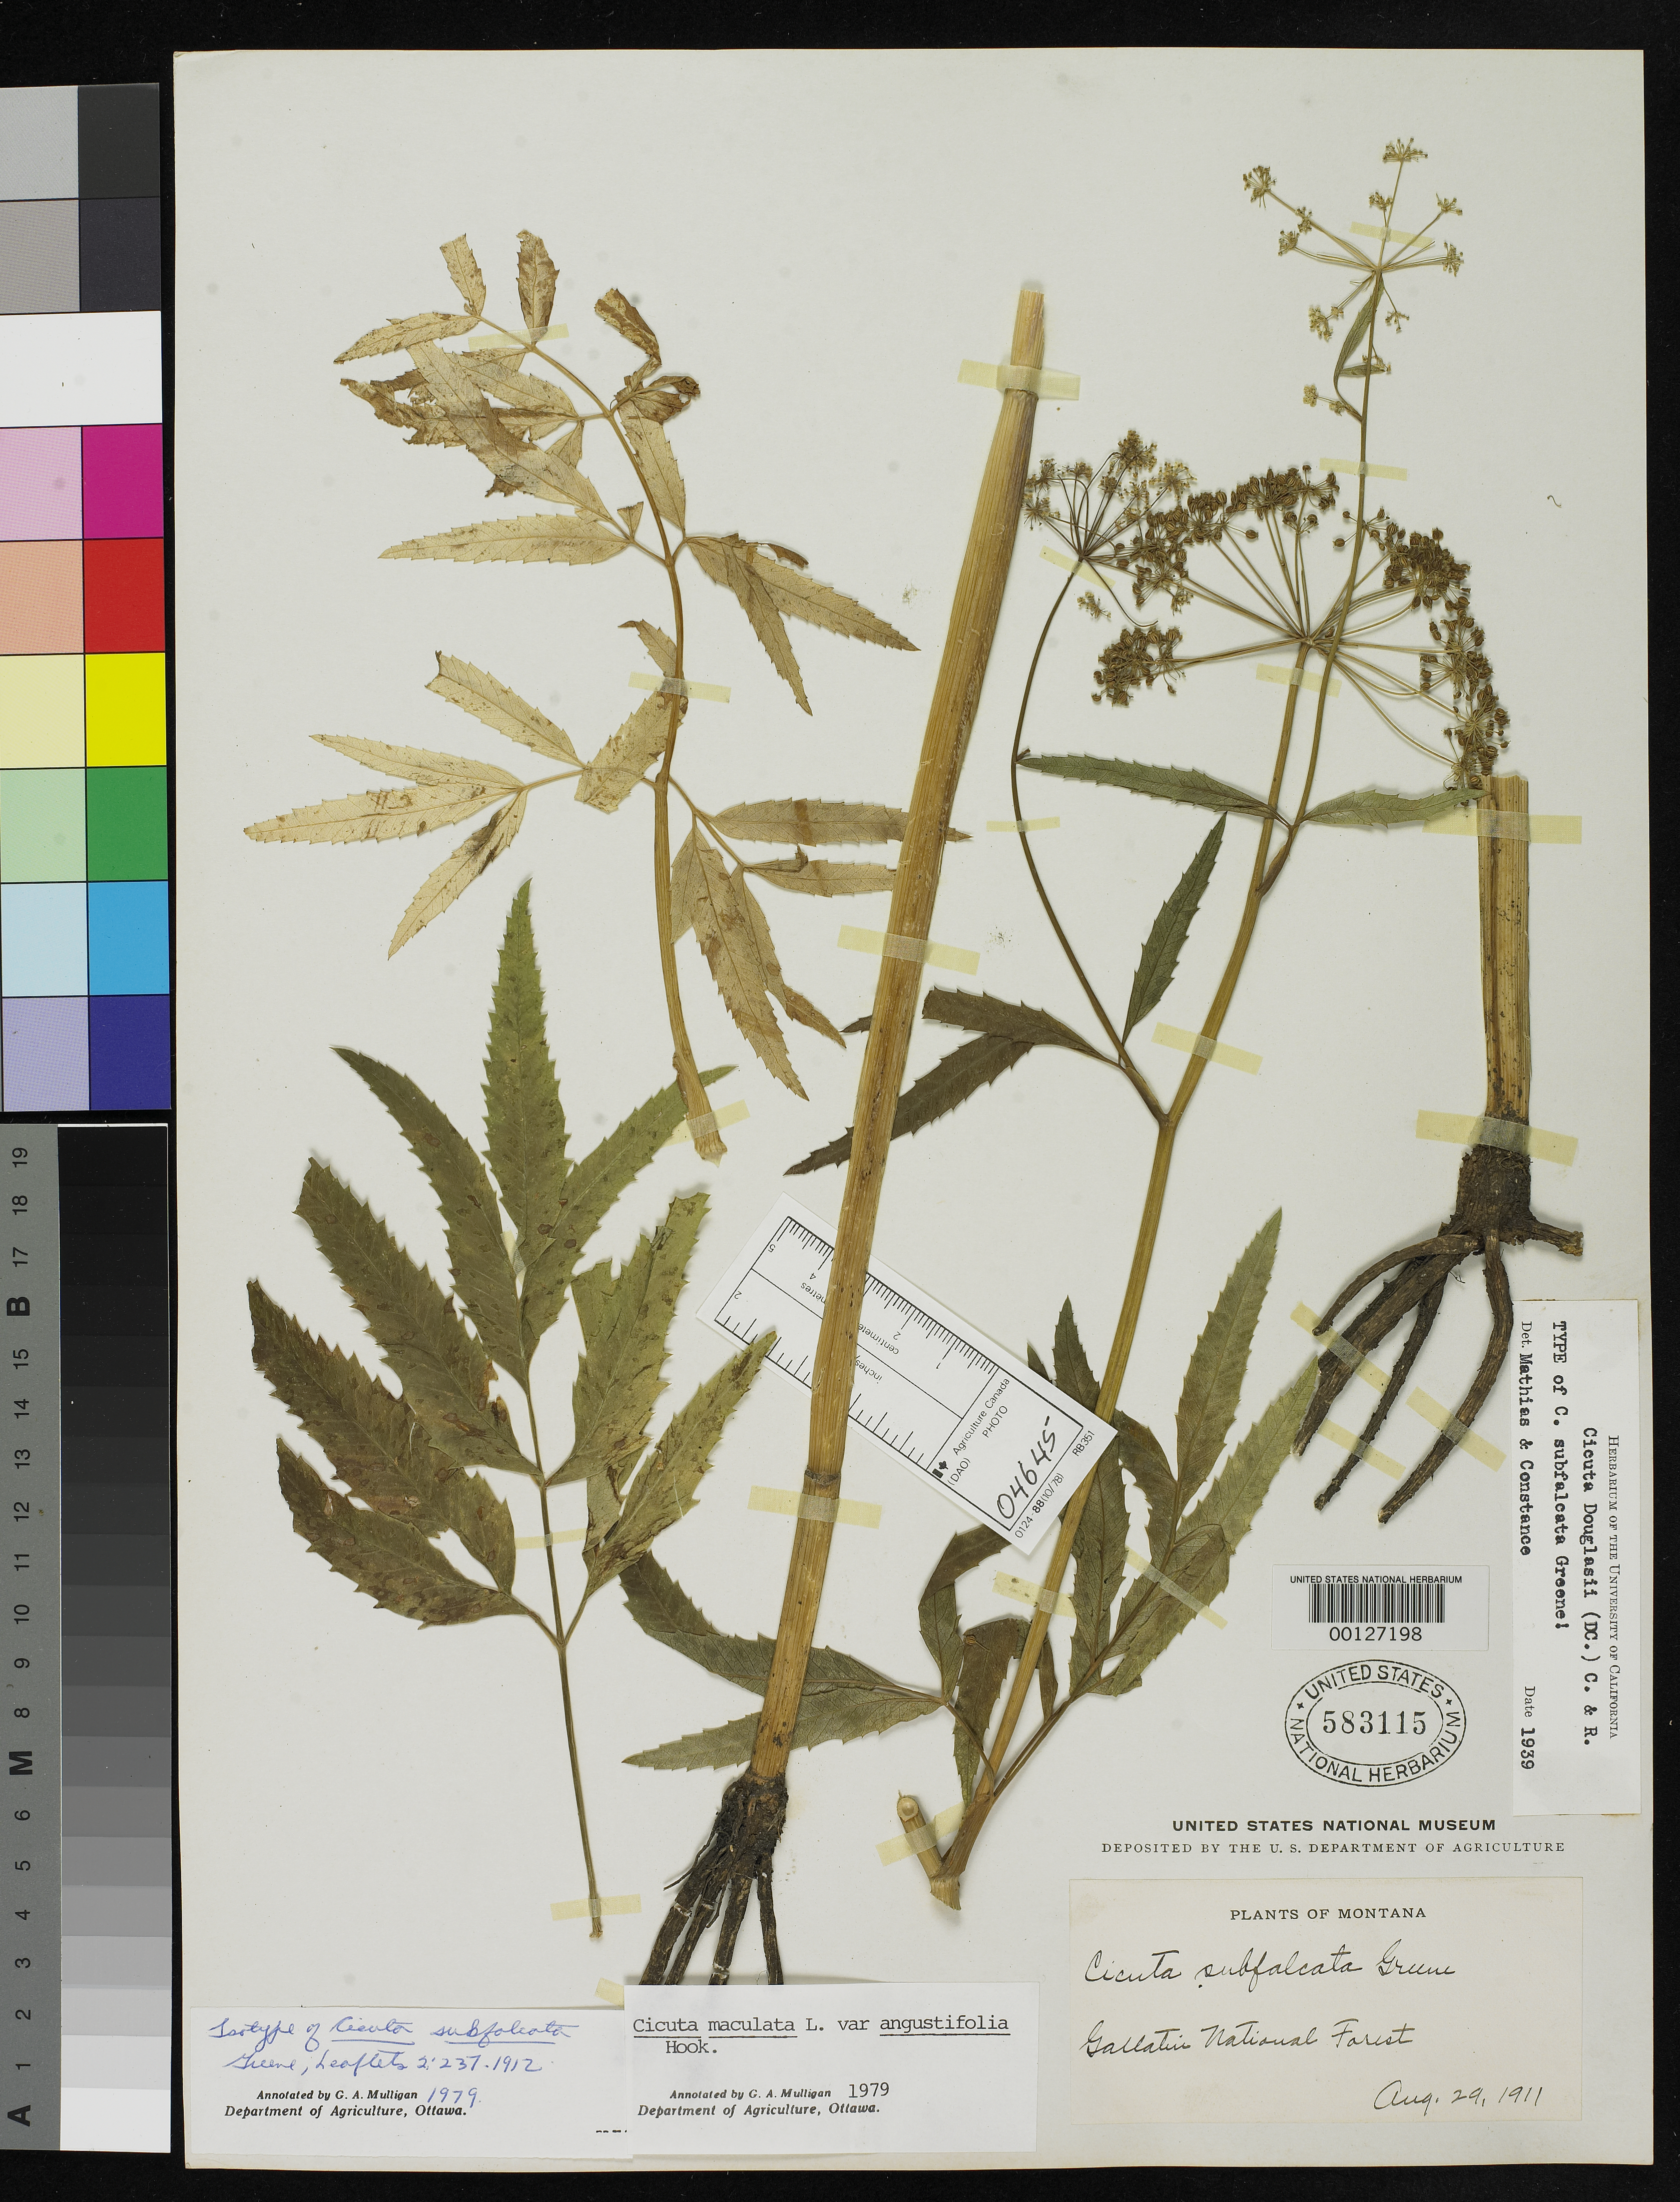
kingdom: Plantae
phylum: Tracheophyta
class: Magnoliopsida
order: Apiales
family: Apiaceae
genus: Cicuta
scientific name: Cicuta subfalcata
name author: Greene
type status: Isotype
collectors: Forest Service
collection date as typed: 29 Aug 1911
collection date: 1911-08-29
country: United States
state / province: Montana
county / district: Gallatin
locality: Gallatin National Forest.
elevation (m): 1524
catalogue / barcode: US 583115